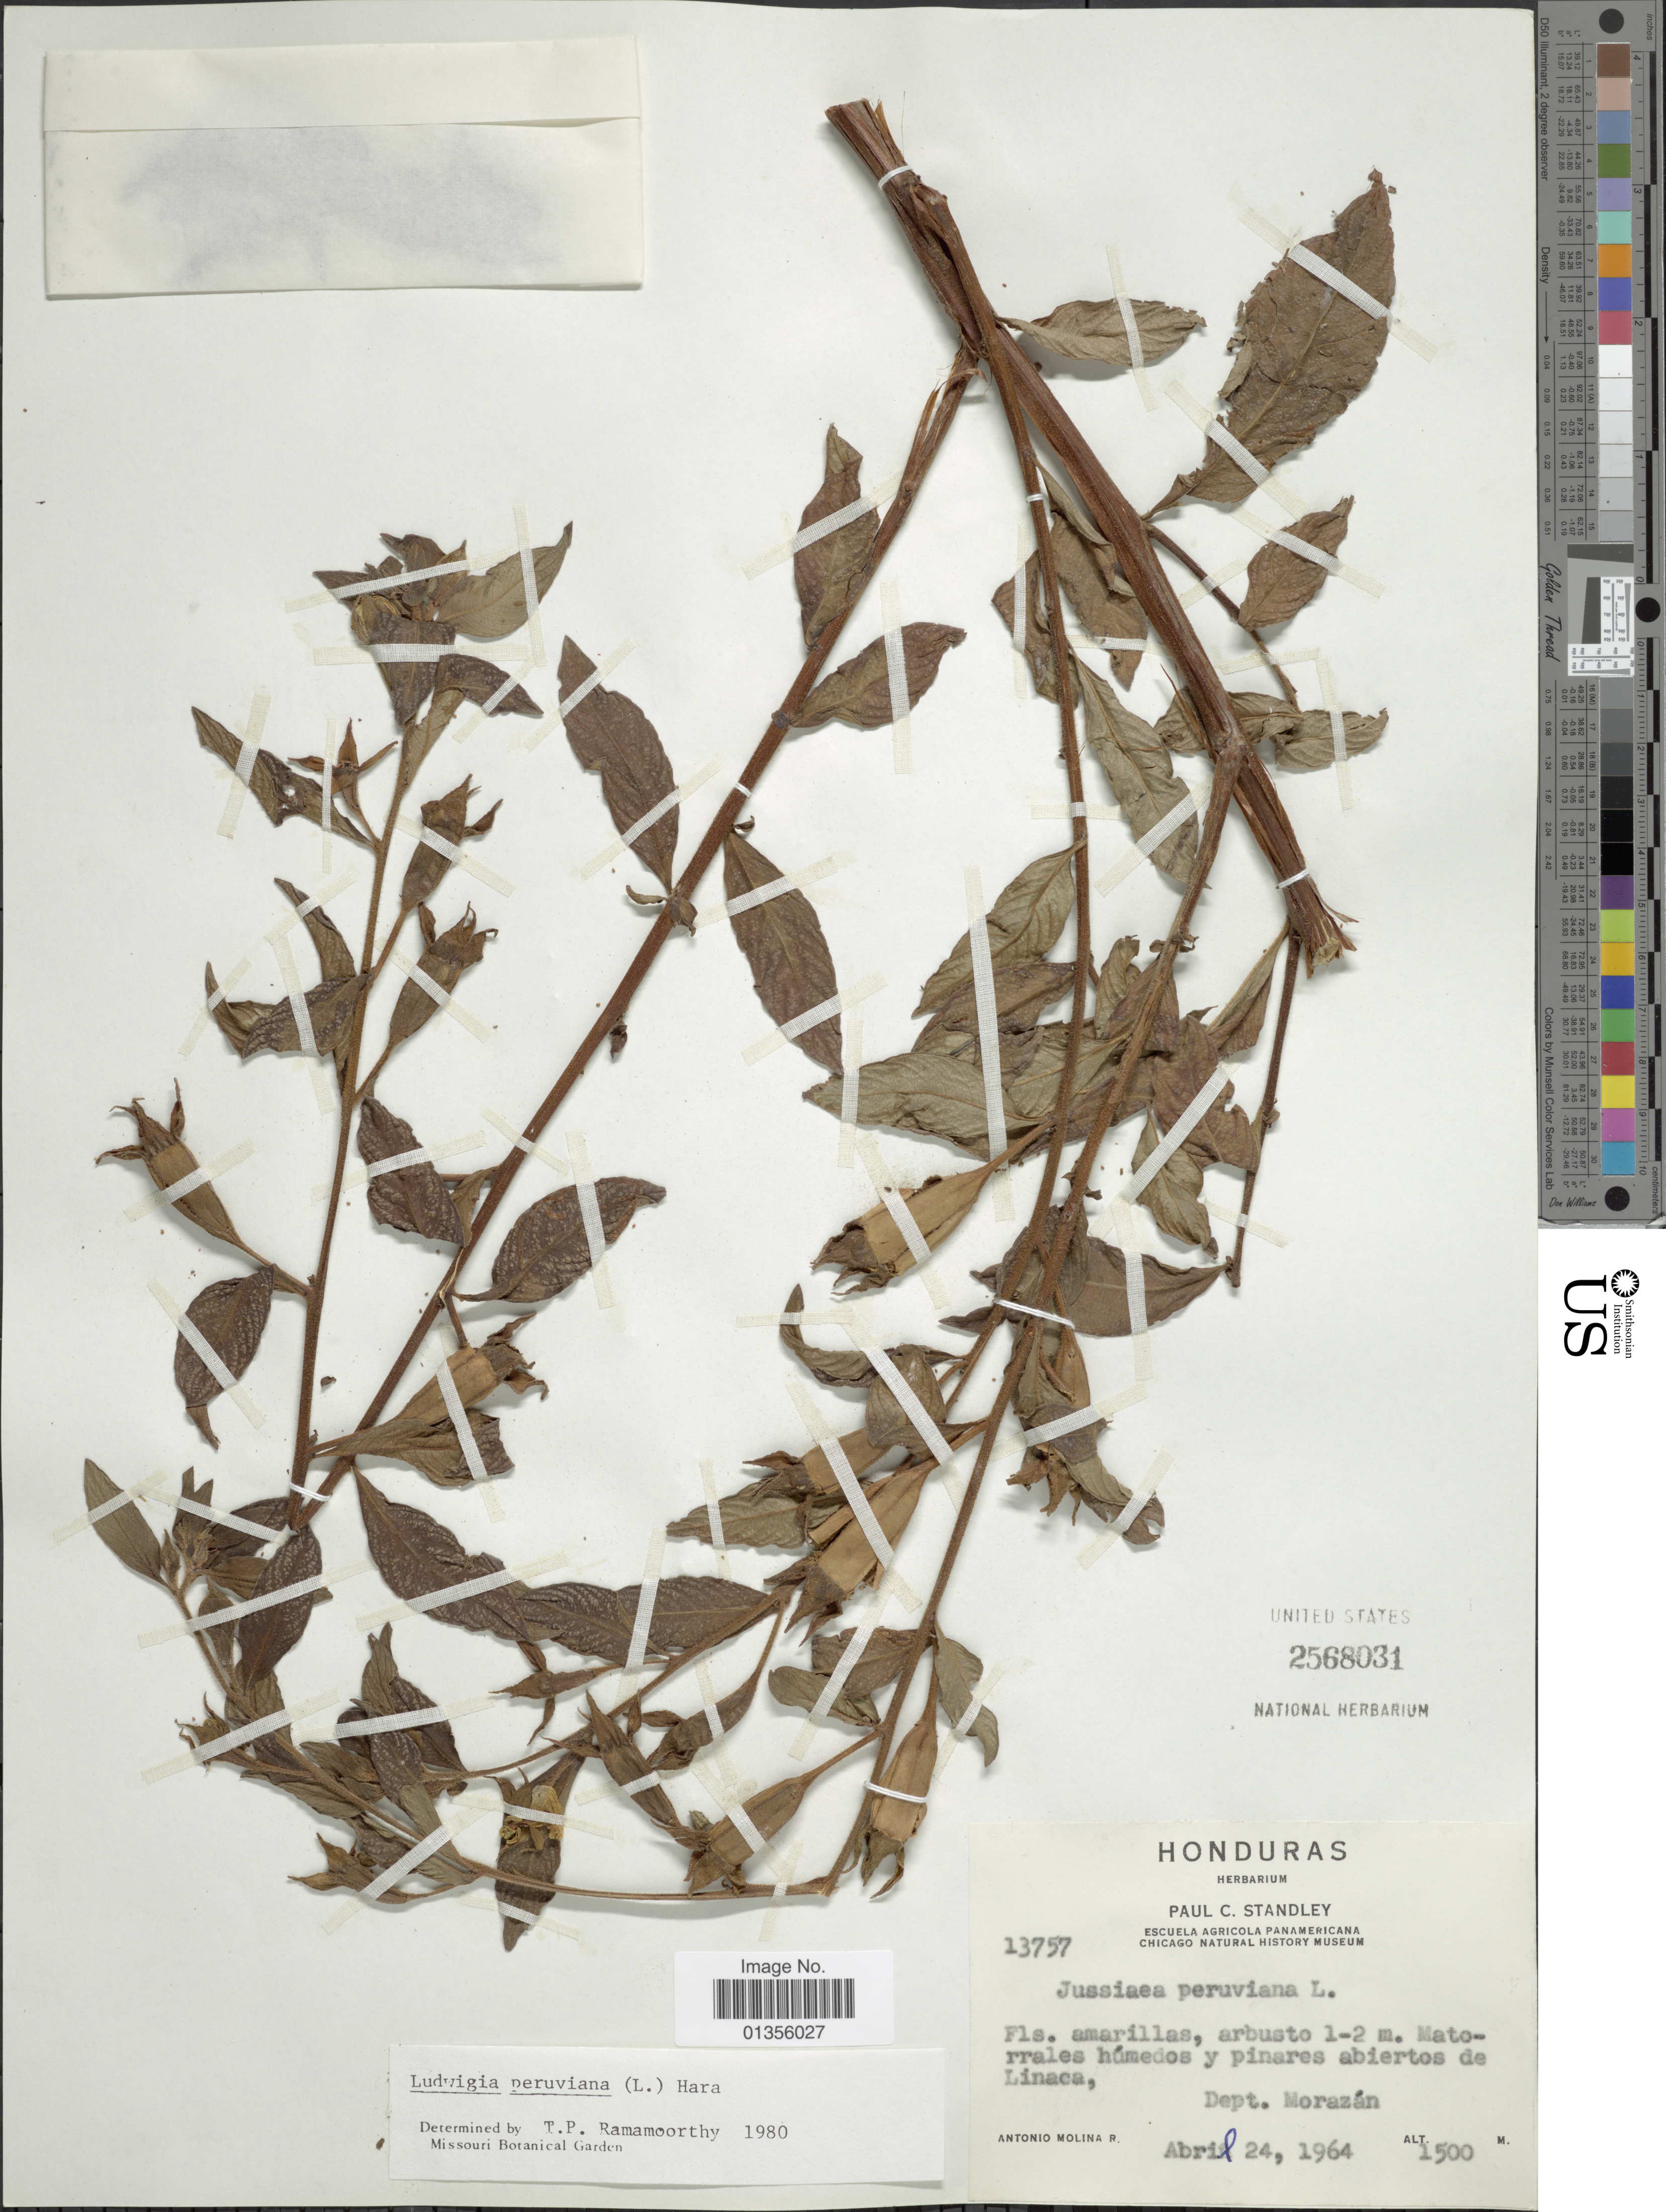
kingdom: Plantae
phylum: Tracheophyta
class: Magnoliopsida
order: Myrtales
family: Onagraceae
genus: Ludwigia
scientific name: Ludwigia peruviana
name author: (L.) H. Hara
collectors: A. Molina R.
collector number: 13757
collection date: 1964-04-24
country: Honduras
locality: Matorrales húmedos y pinares abiertos de Linaca, Dept. Morazán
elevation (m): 1500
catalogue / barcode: US 2568031